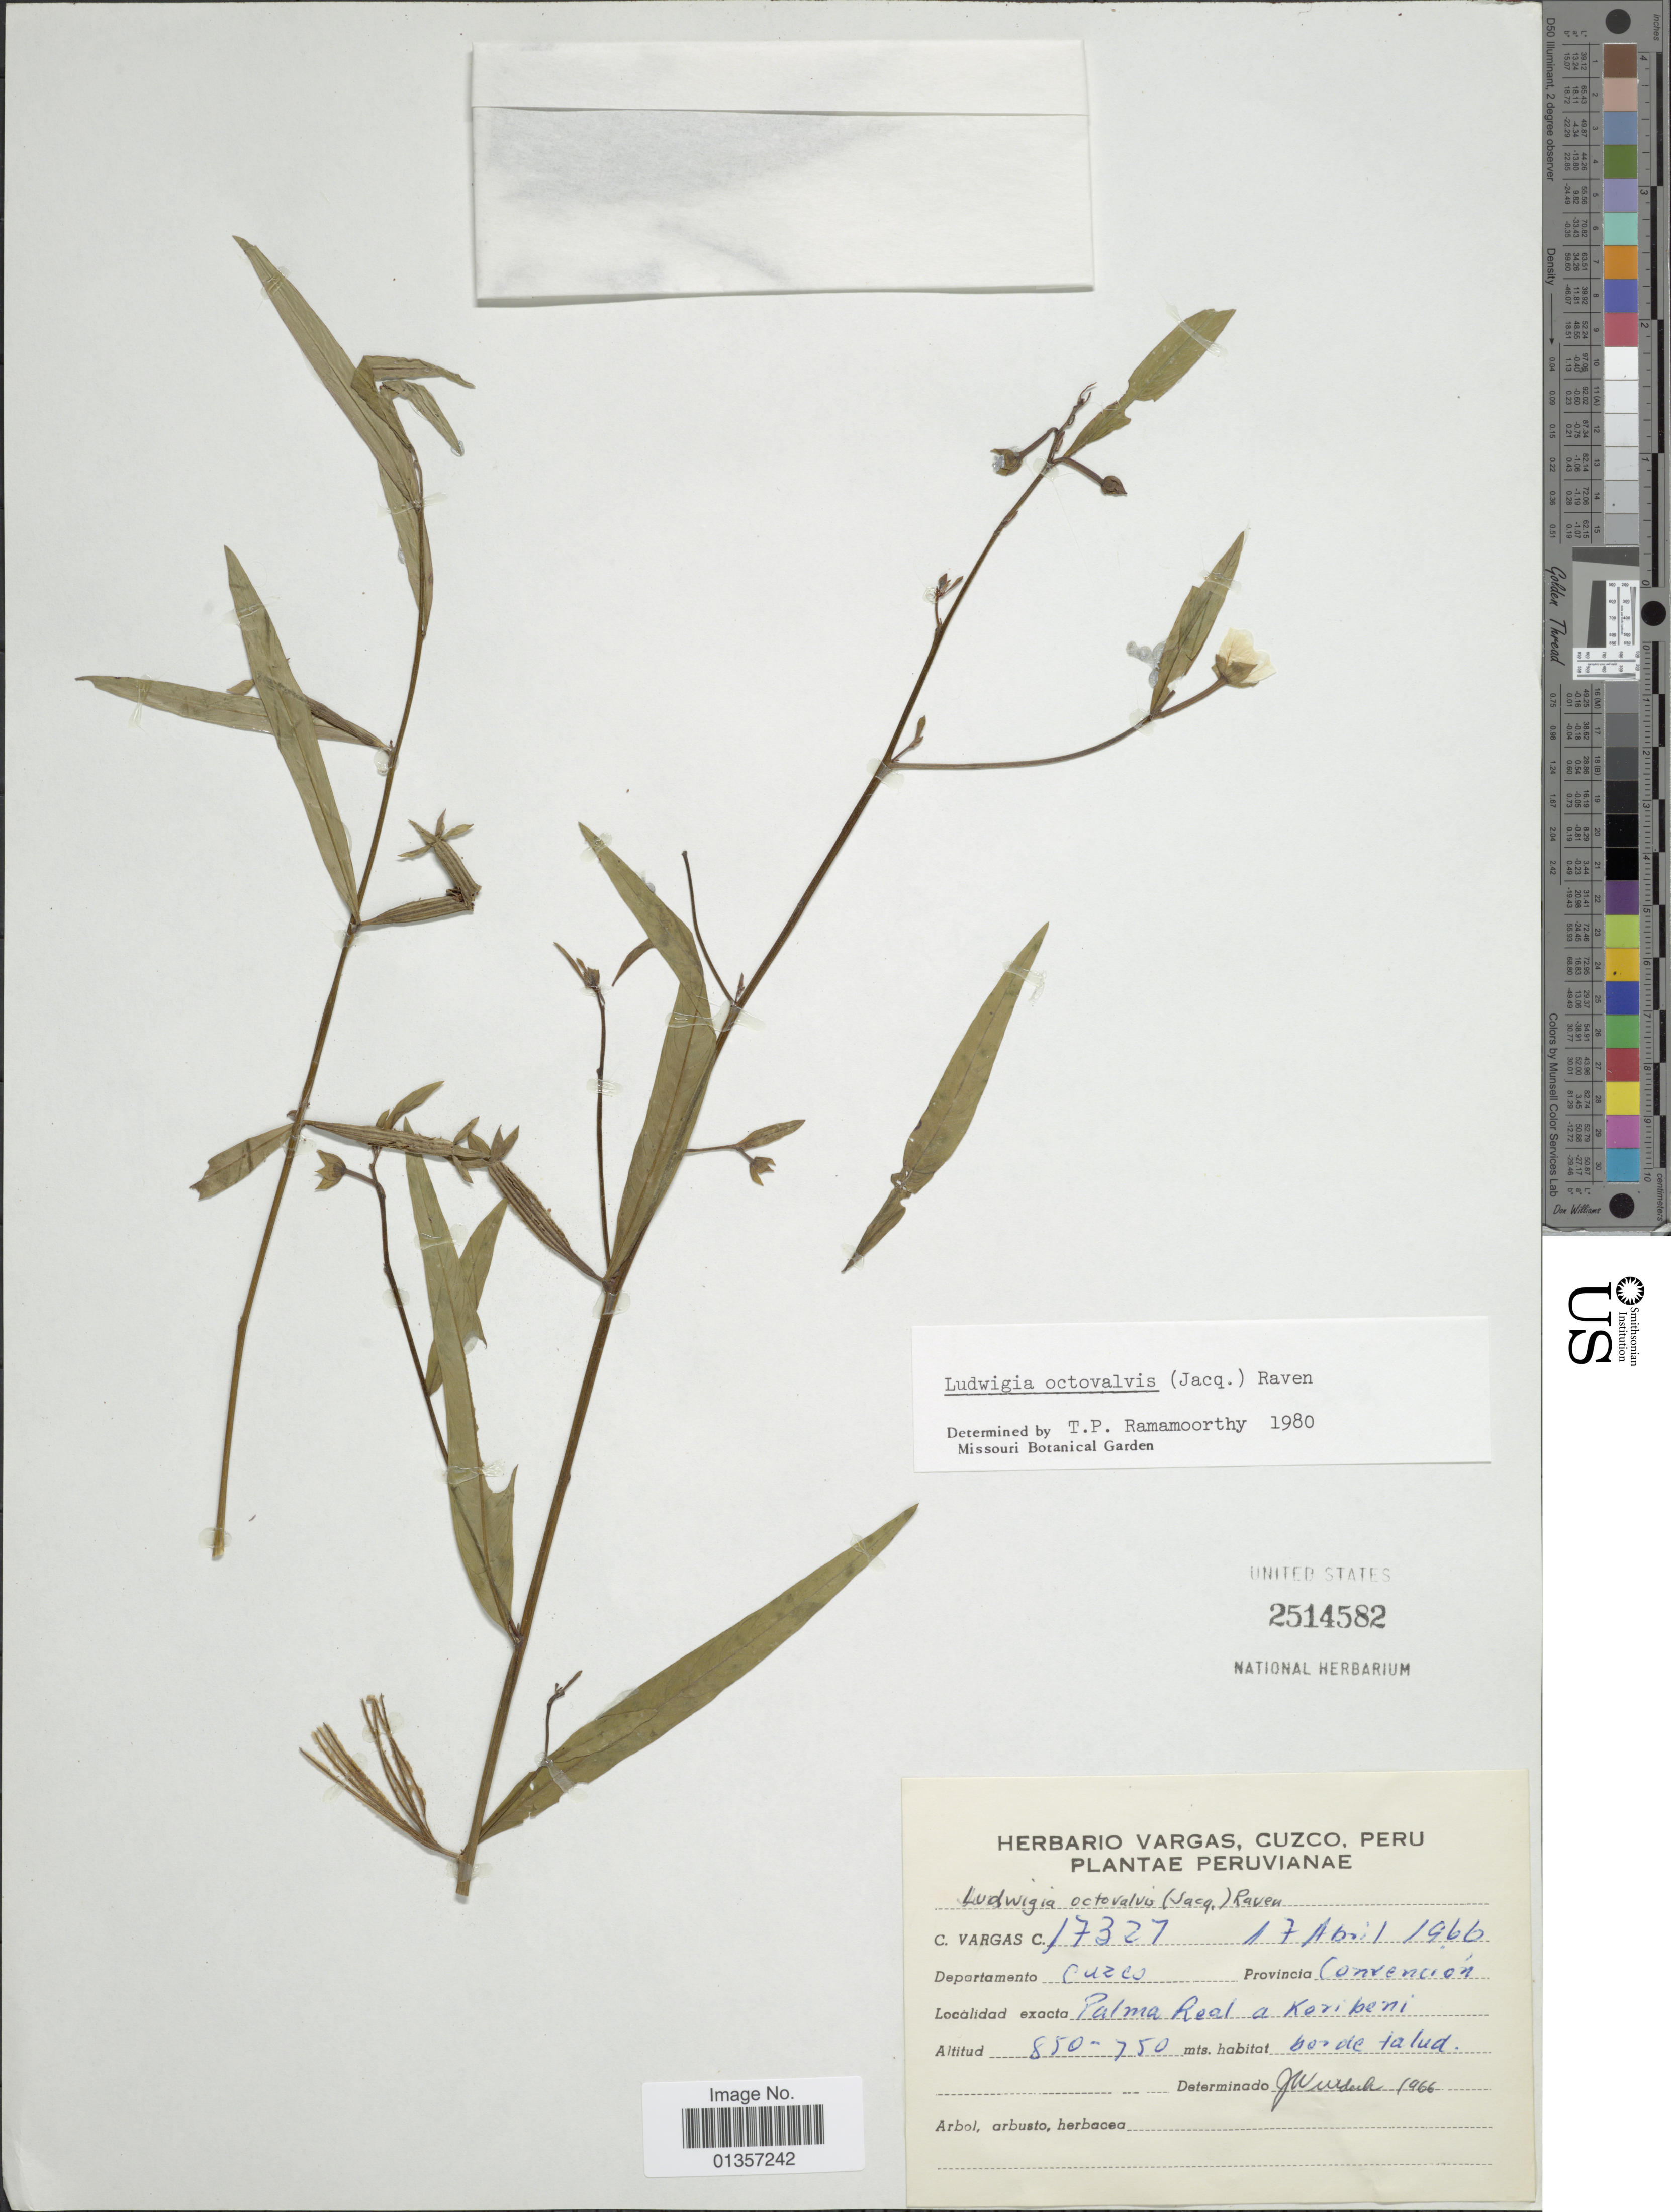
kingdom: Plantae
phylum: Tracheophyta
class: Magnoliopsida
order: Myrtales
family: Onagraceae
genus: Ludwigia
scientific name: Ludwigia octovalvis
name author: (Jacq.) P.H. Raven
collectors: C. Vargas Calderón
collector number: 17327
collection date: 1966-04-17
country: Peru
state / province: Cusco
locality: Provincia Convención, Palma Real a Koribeni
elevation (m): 850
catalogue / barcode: US 2514582